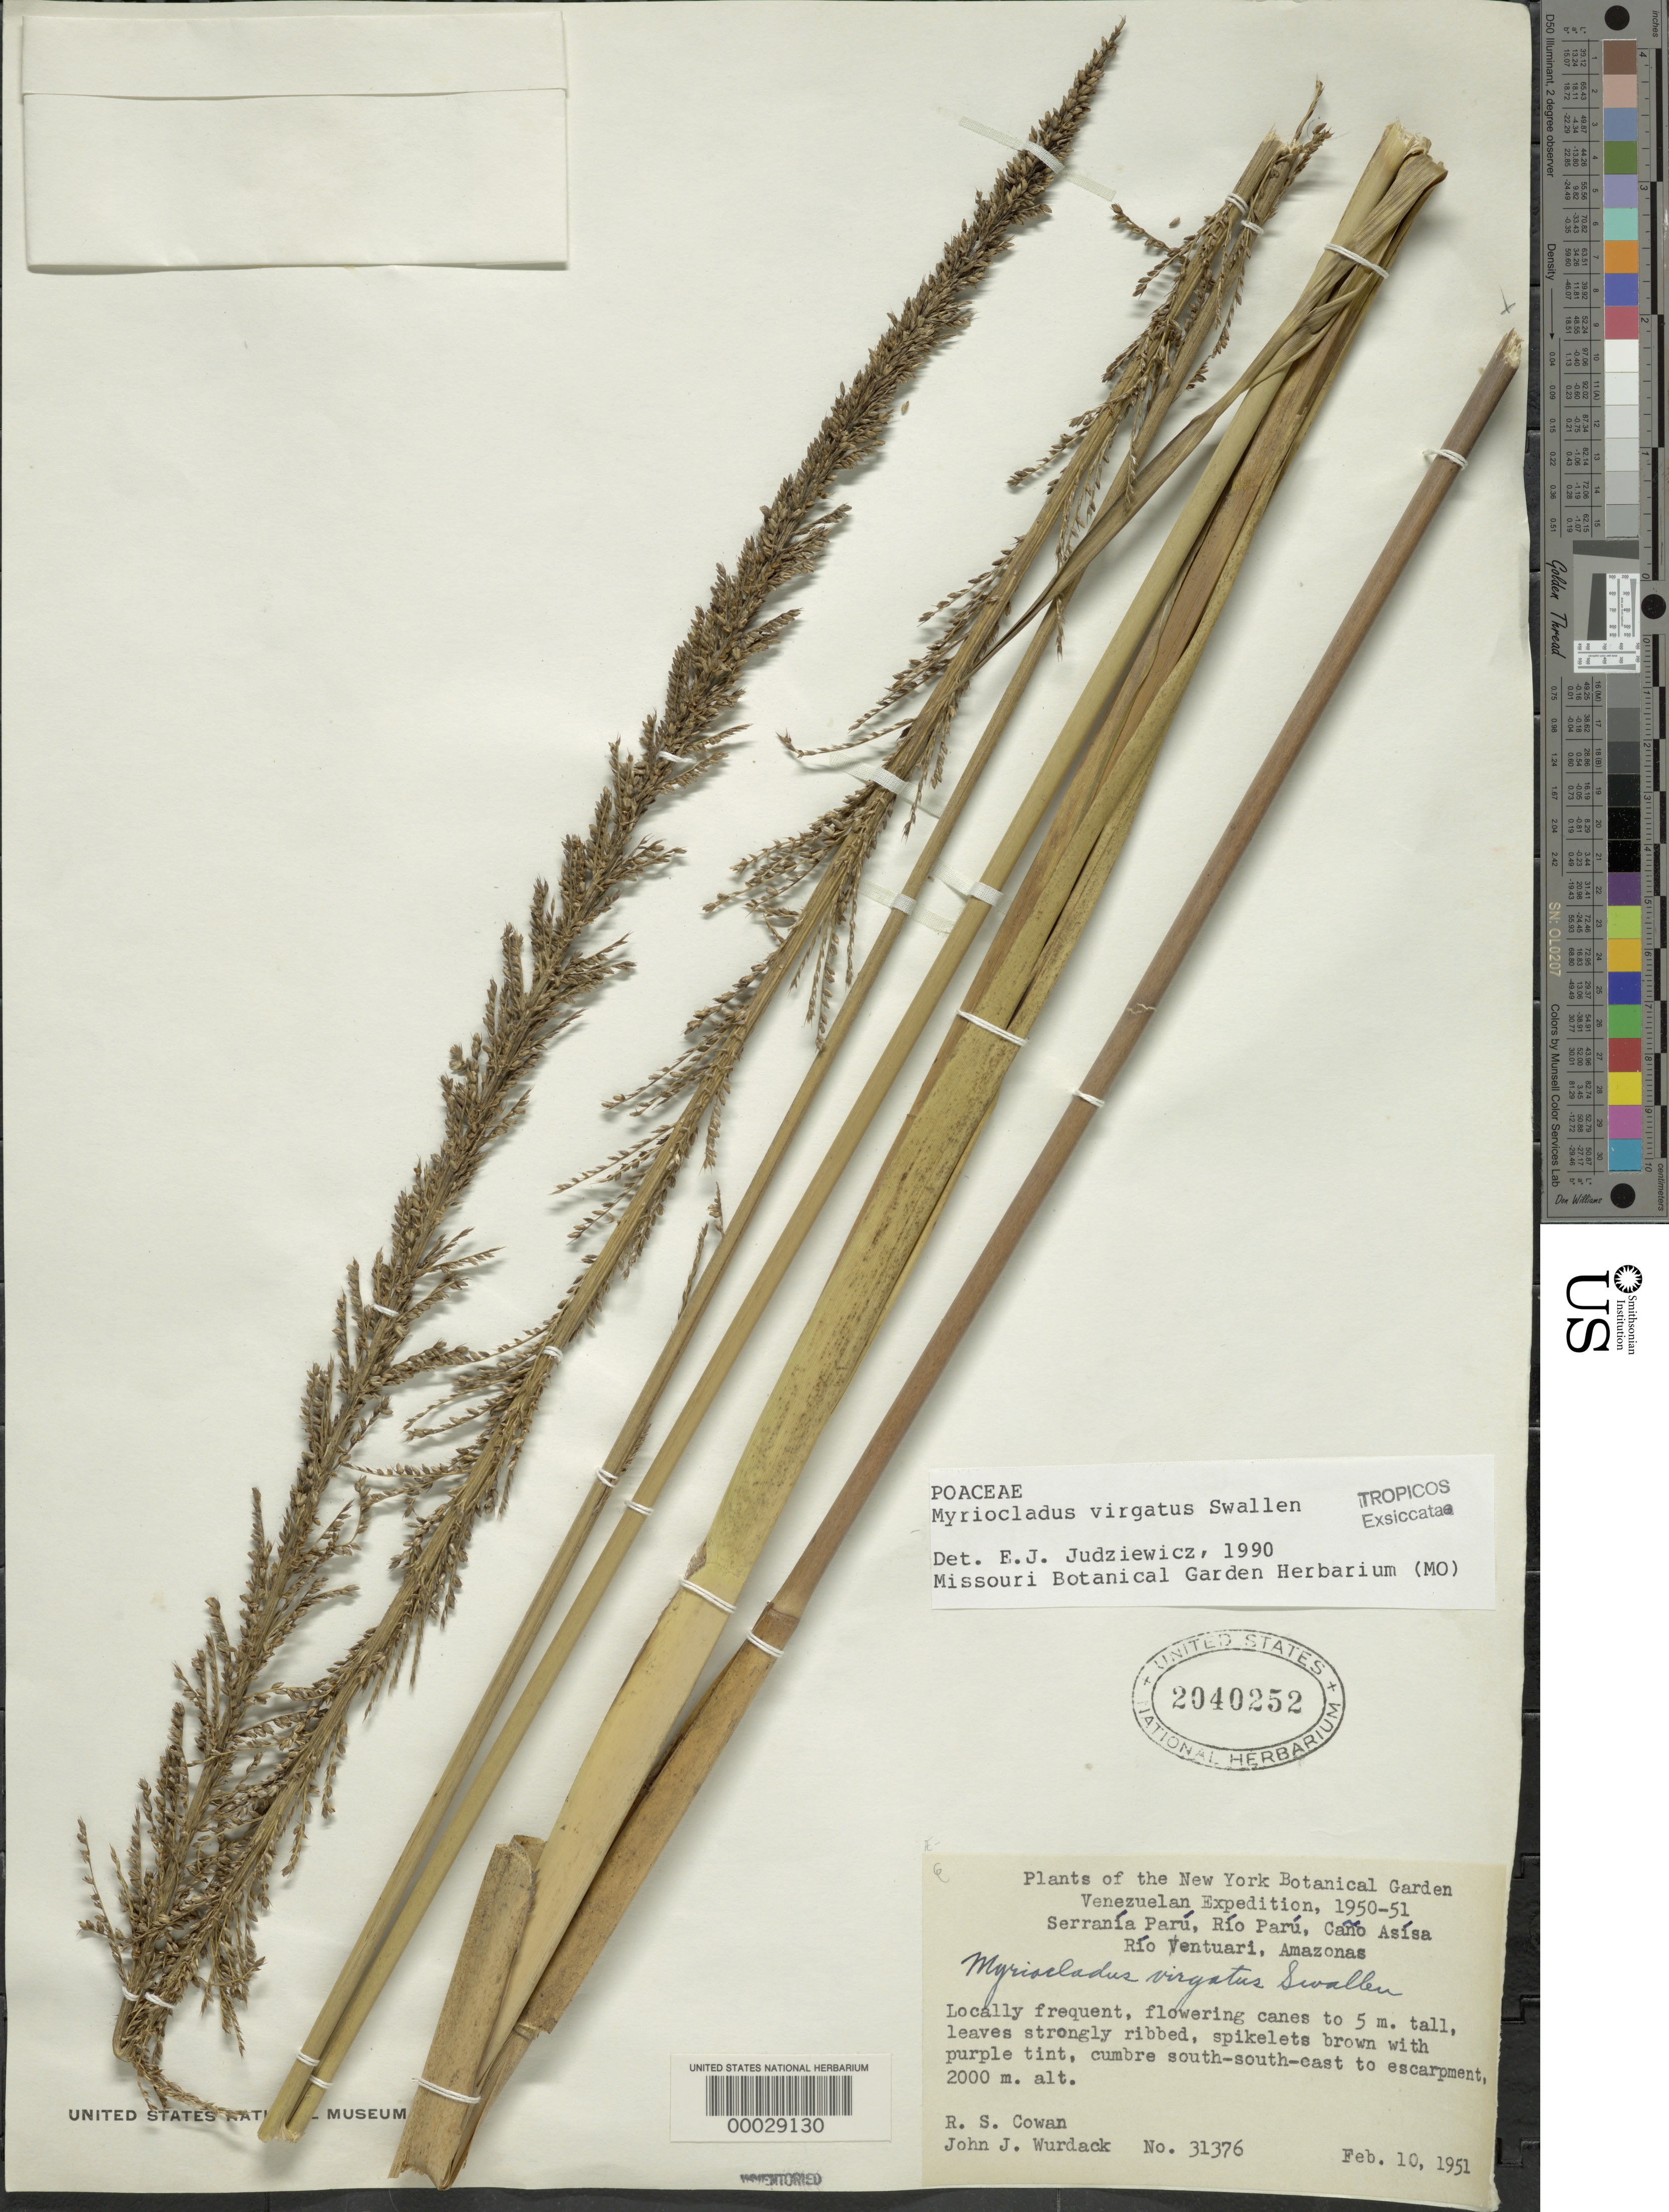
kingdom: Plantae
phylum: Tracheophyta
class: Liliopsida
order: Poales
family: Poaceae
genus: Myriocladus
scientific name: Myriocladus virgatus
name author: Swallen in Steyerm.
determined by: Judziewicz, E. J.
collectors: R. S. Cowan & J. J. Wurdack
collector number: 31376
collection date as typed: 10 Feb 1951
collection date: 1951-02-10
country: Venezuela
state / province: Amazonas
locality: Serrania paru, Rio Paru, rio ventuari; cumbre sse to escarpment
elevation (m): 2000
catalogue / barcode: US 2040252